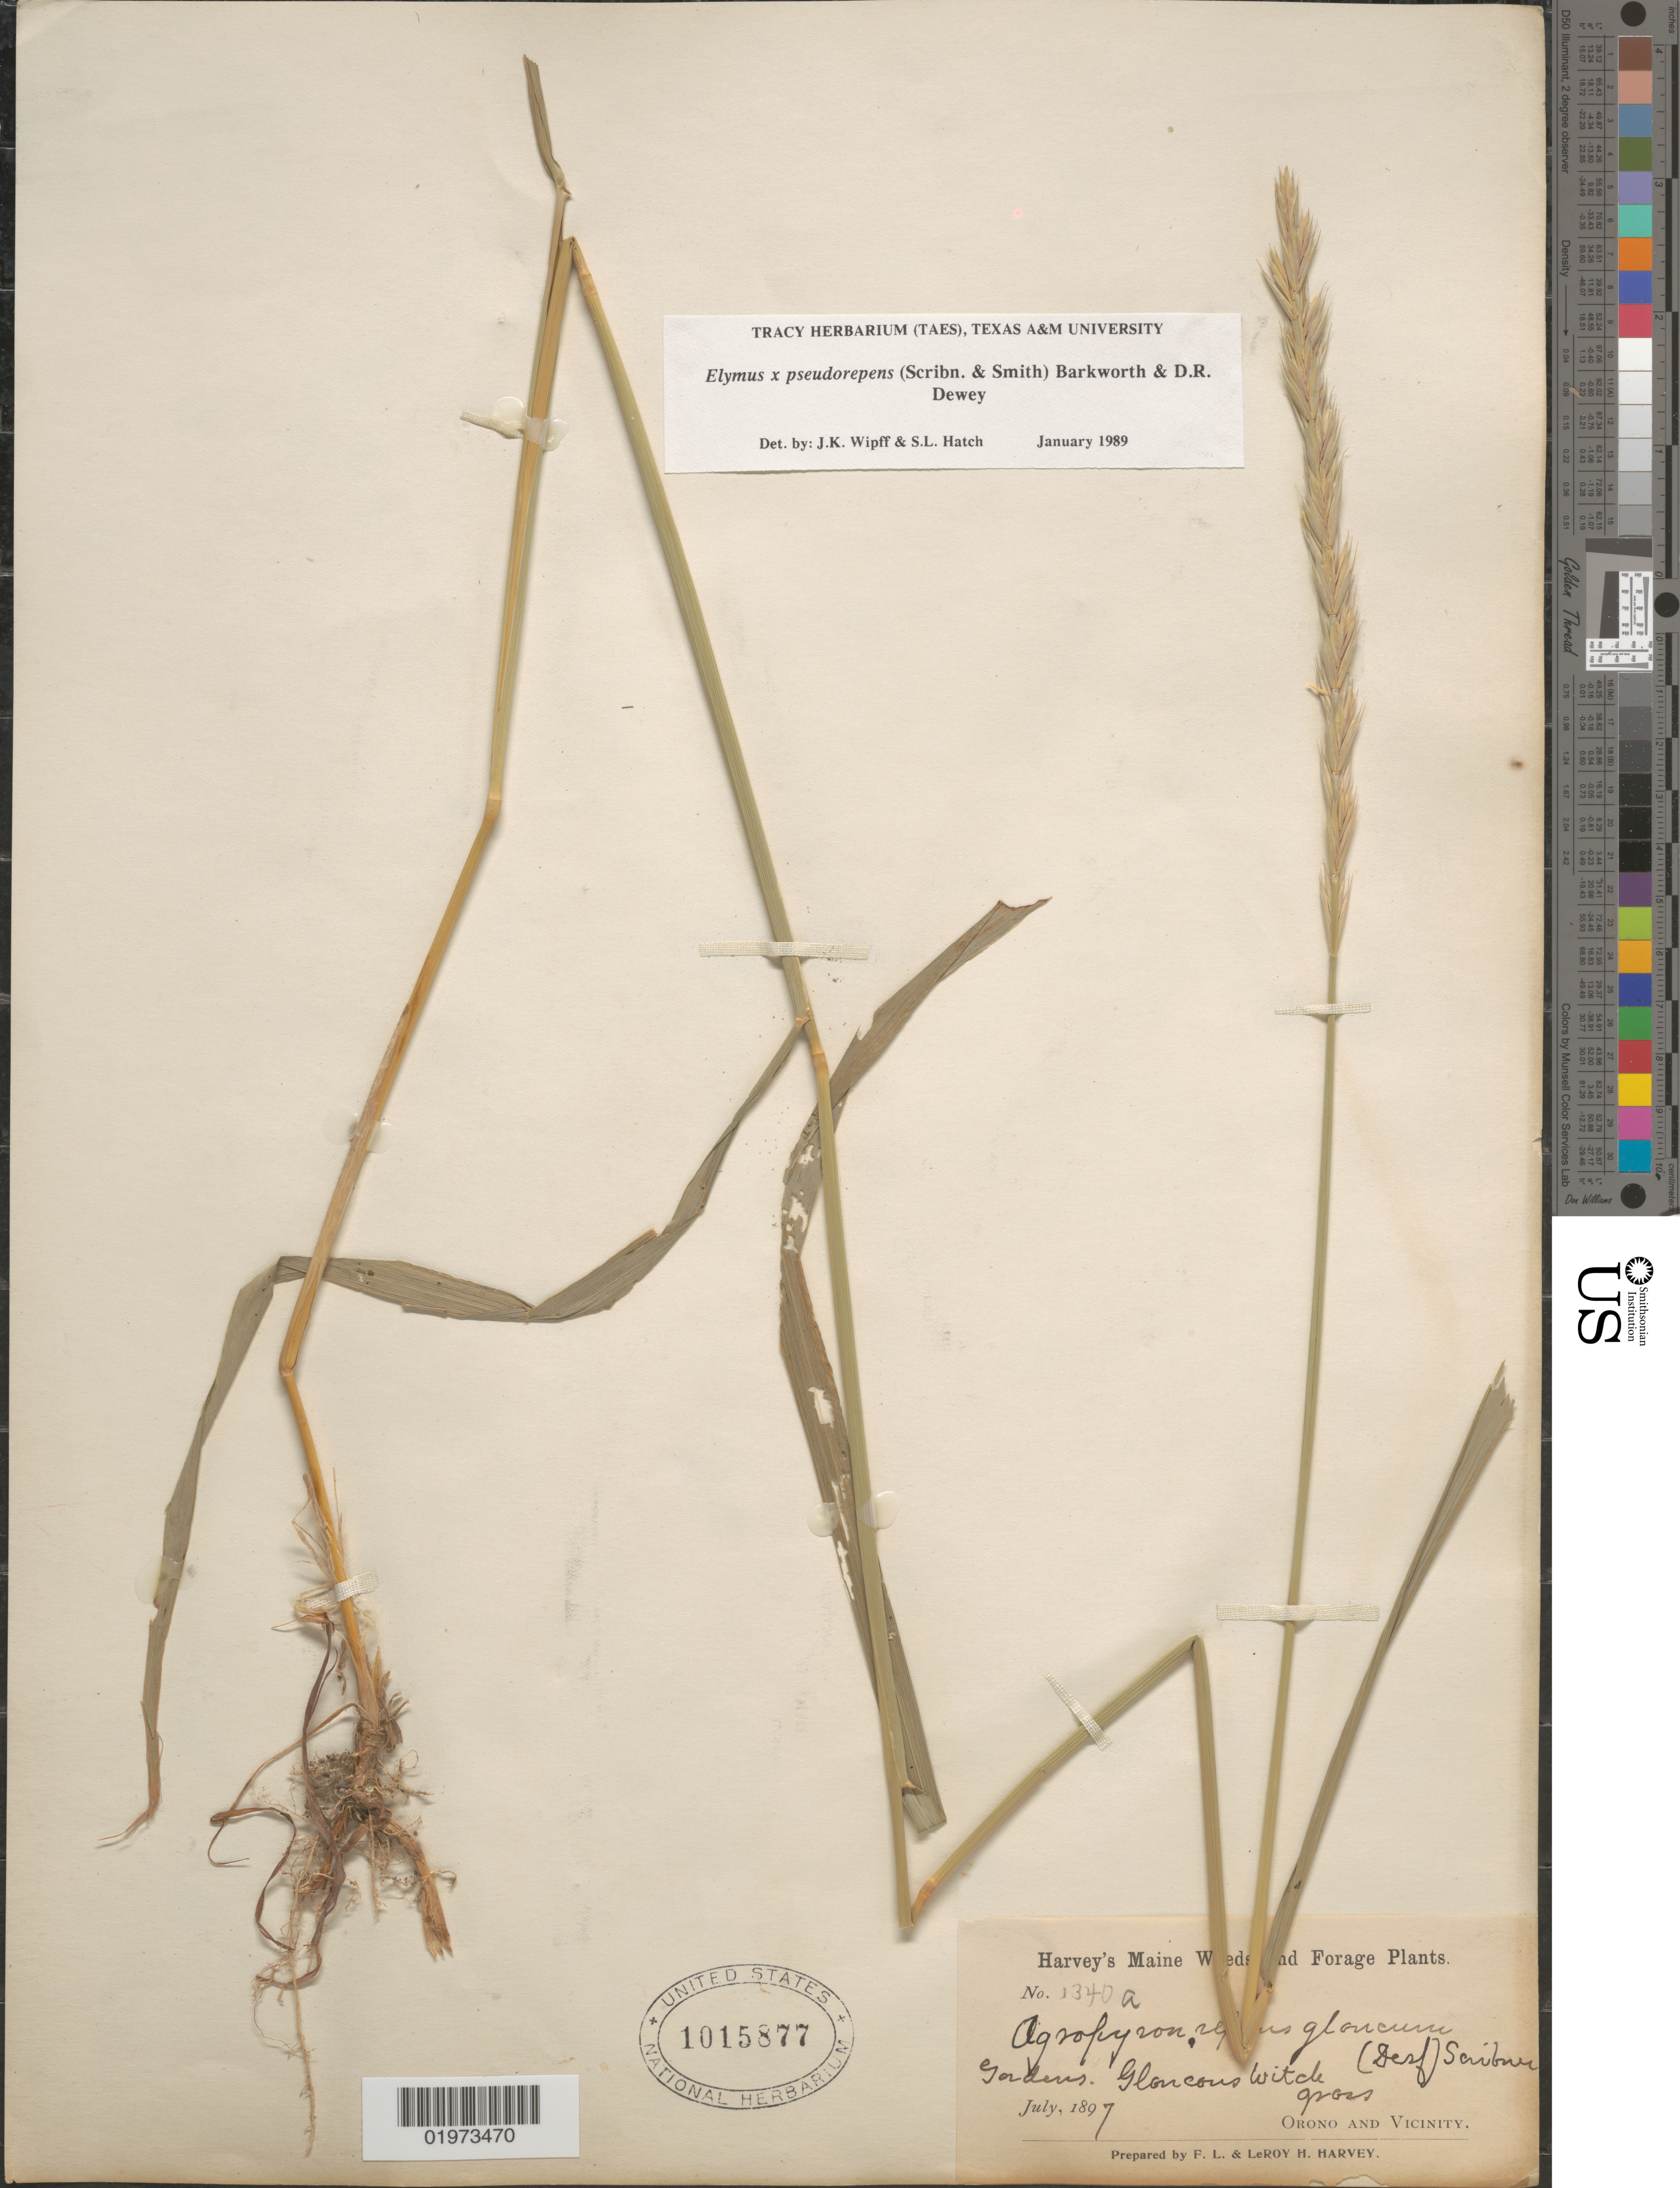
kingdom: Plantae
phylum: Tracheophyta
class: Liliopsida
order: Poales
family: Poaceae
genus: Elymus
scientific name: Elymus x pseudorepens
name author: (Scribn. & J.G. Sm.) Barkworth & Dewey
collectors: F. L. Harvey & L. H. Harvey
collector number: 1340a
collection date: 1897-07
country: United States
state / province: Maine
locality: Orono and Vicinity.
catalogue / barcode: US 1015877